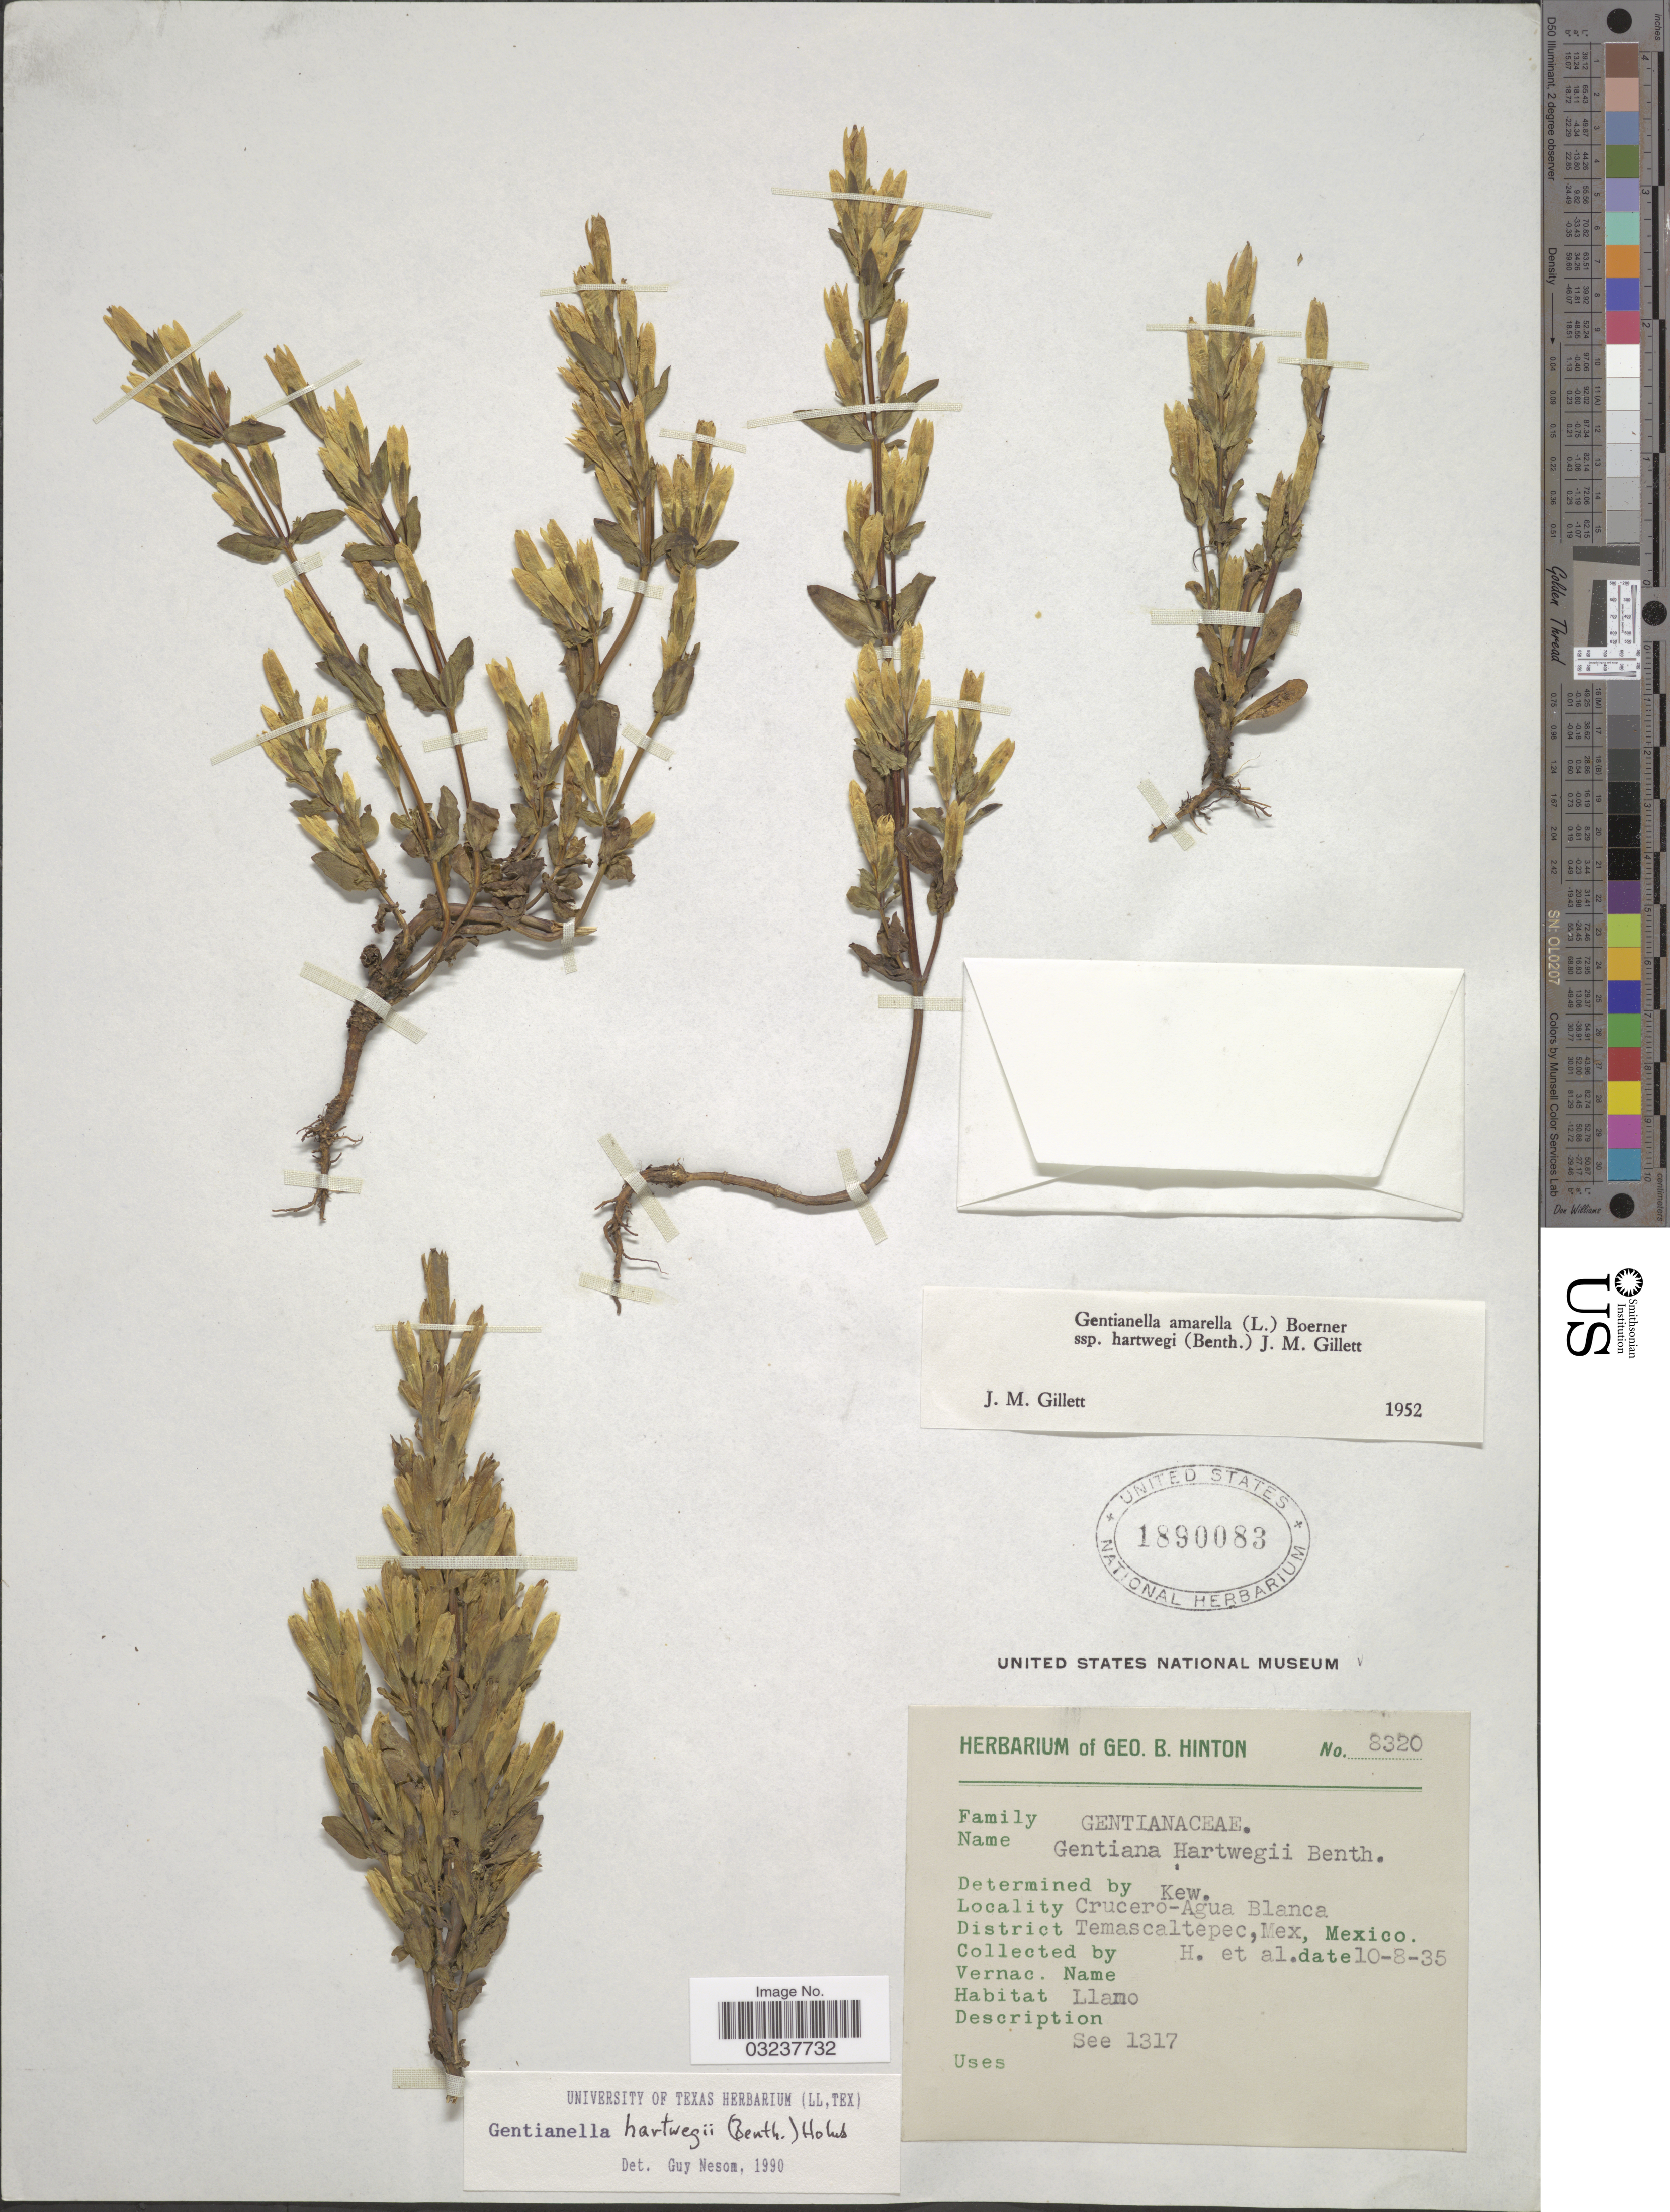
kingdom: Plantae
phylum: Tracheophyta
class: Magnoliopsida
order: Gentianales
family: Gentianaceae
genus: Gentianella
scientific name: Gentianella hartwegii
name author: (Benth.) Holub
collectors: G. B. Hinton & et al.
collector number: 8320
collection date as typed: Transcribed d/m/y: 10/8/35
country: Mexico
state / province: México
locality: Crucero-Agua Blanca, District Temascaltepec.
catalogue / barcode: US 1890083